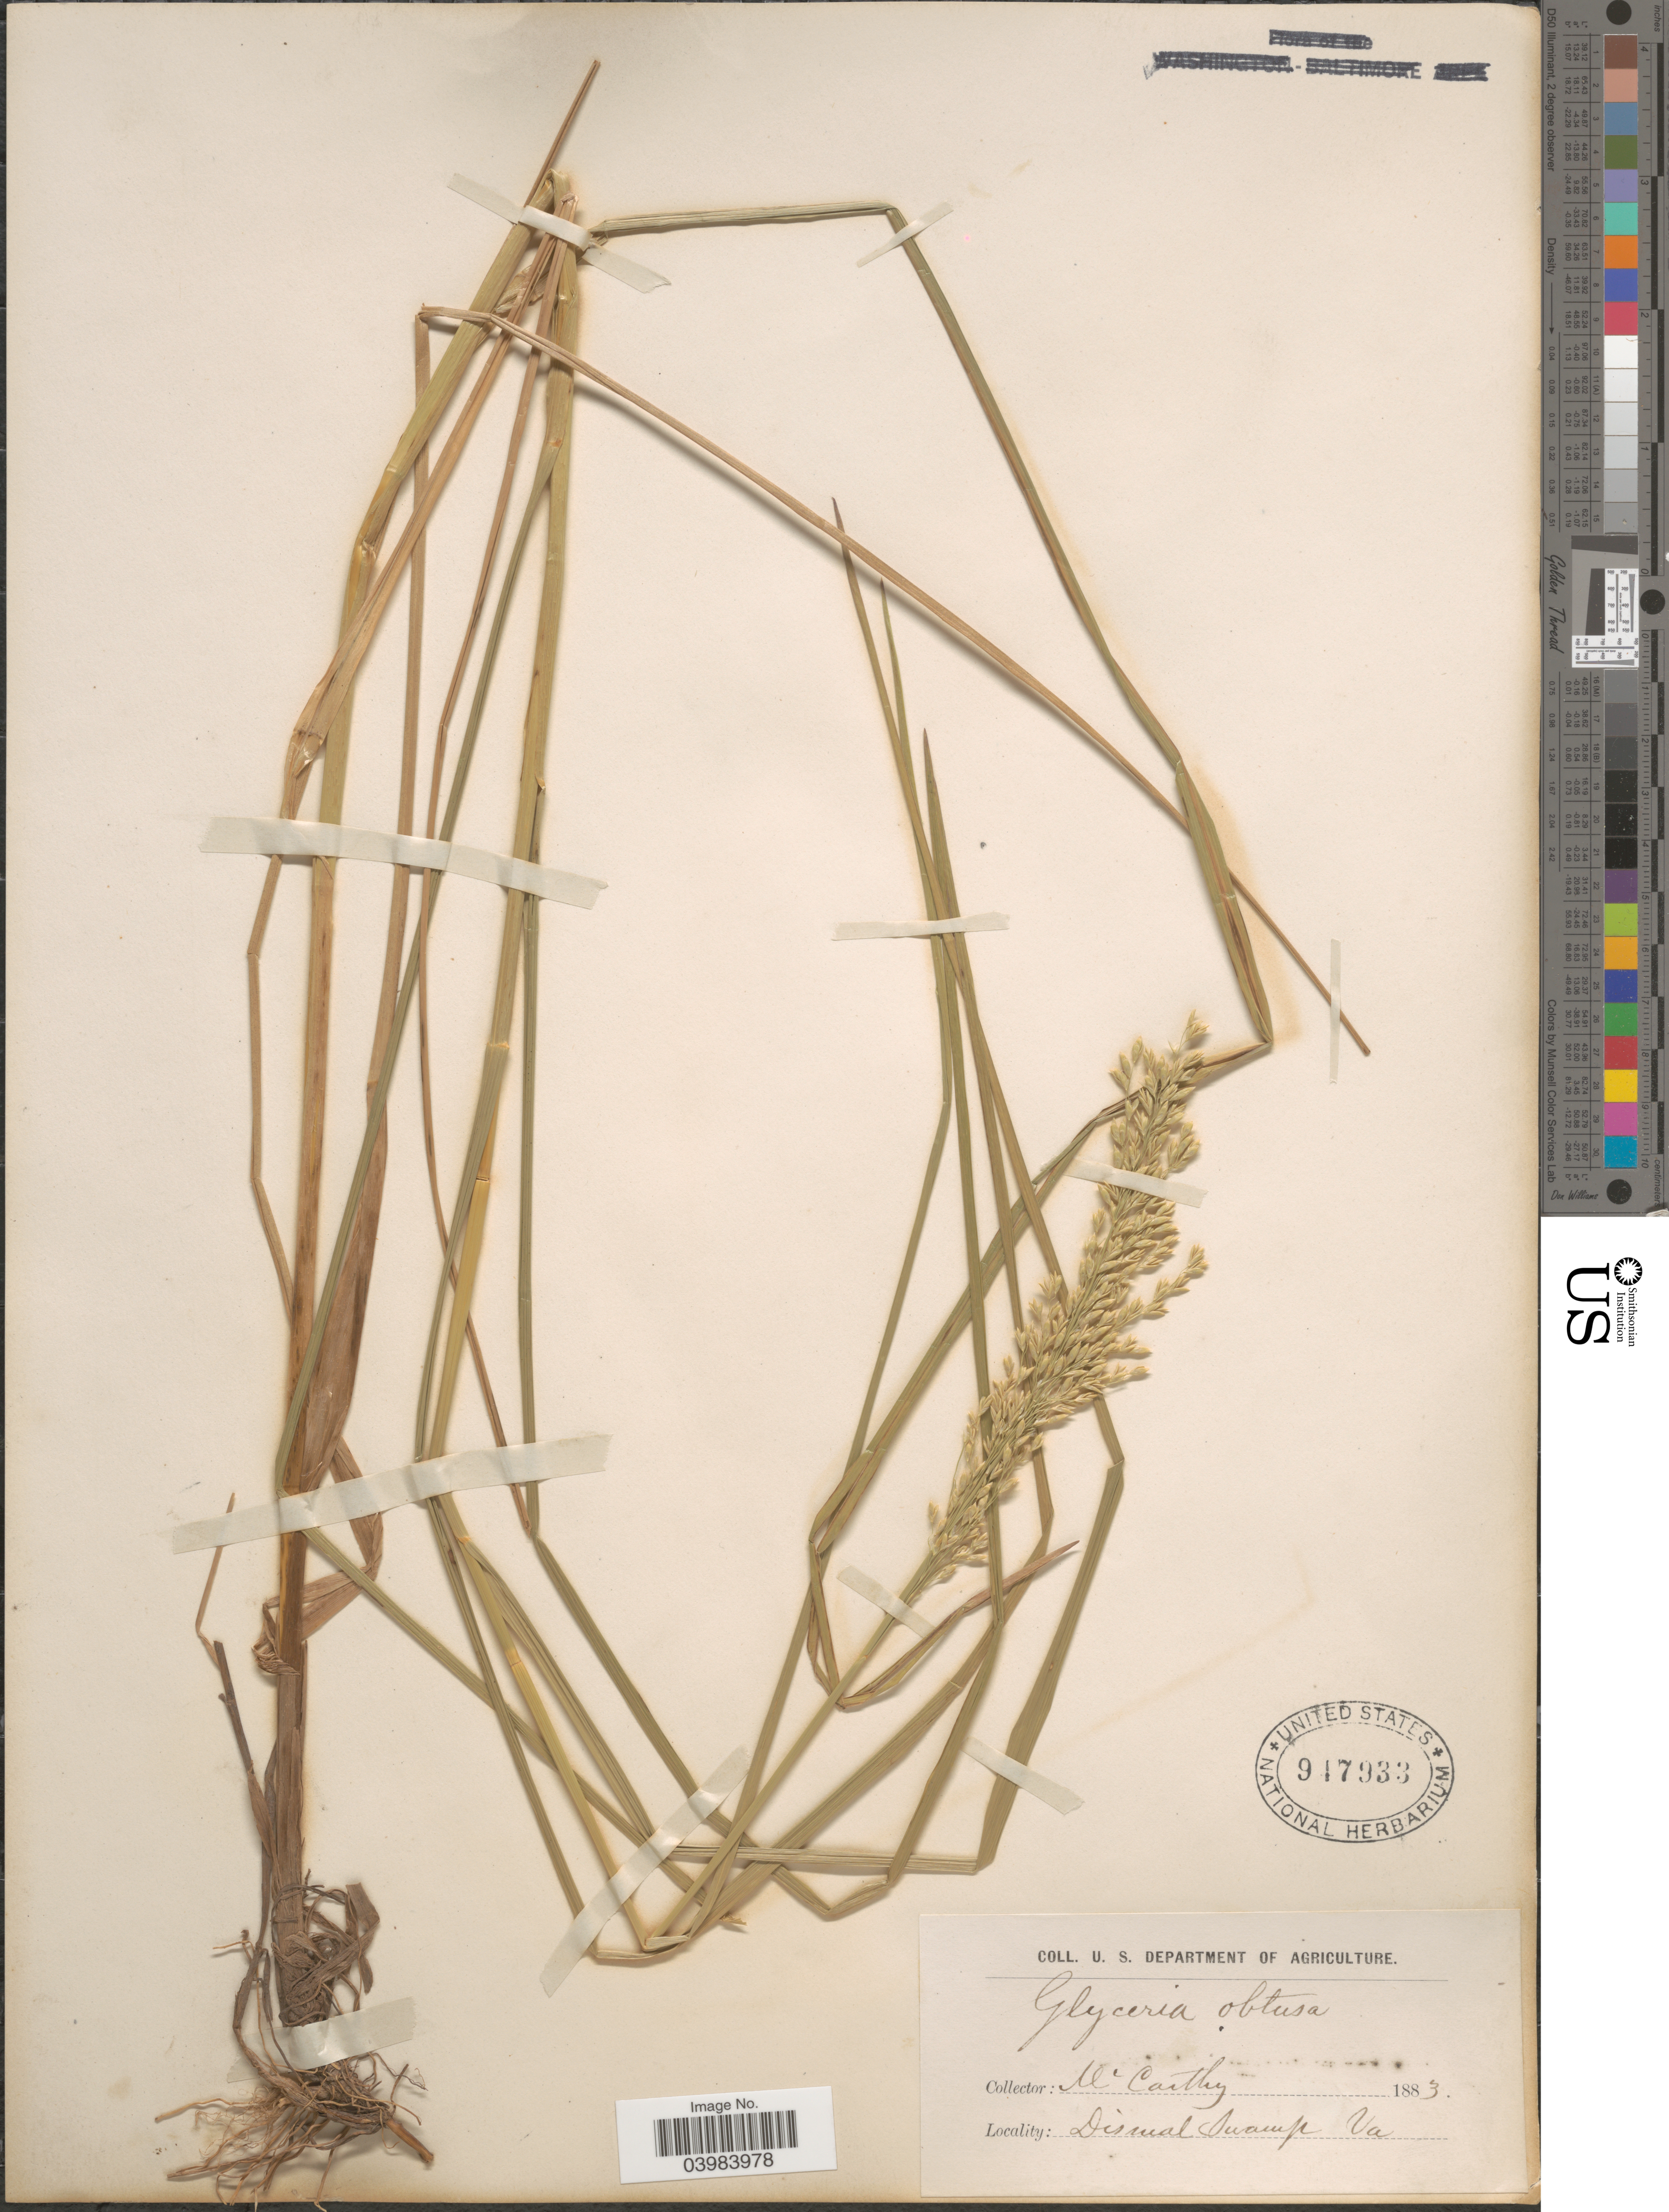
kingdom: Plantae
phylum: Tracheophyta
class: Liliopsida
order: Poales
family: Poaceae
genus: Glyceria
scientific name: Glyceria obtusa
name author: (Muhl.) Trin.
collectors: -- McCarthy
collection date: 1883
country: United States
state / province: Virginia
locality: Dismal Swamp.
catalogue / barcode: US 917933